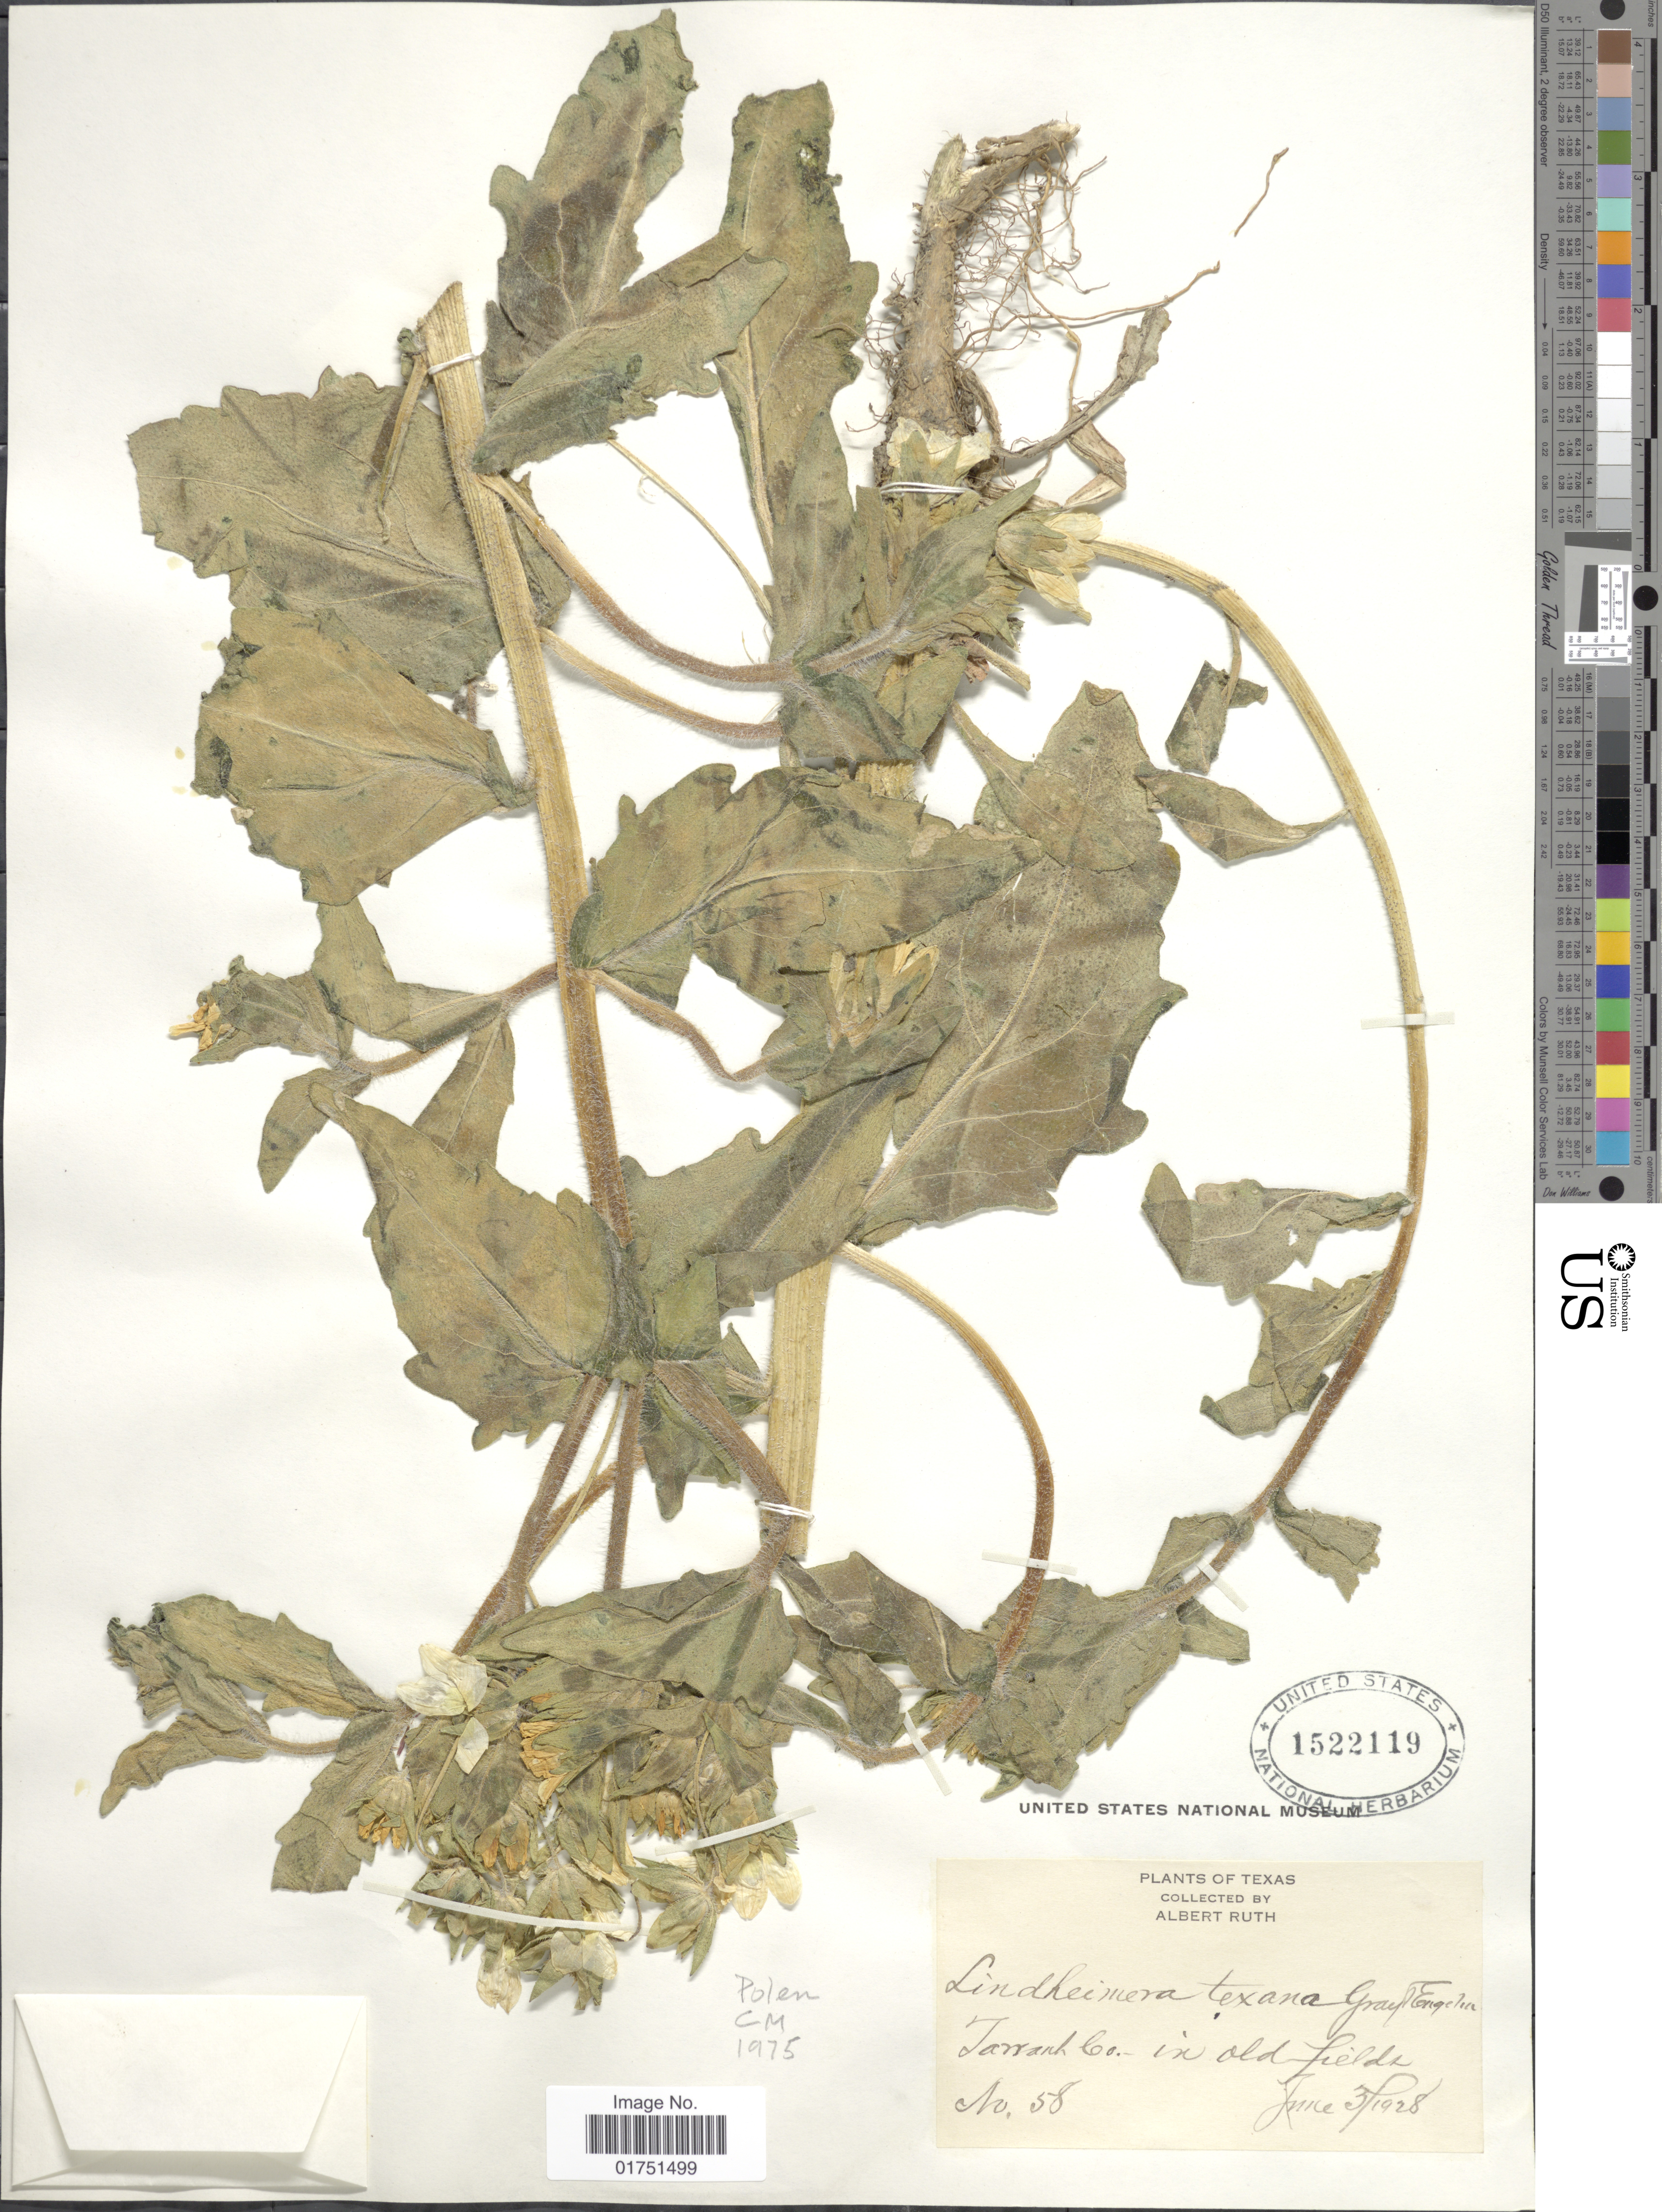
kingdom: Plantae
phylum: Tracheophyta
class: Magnoliopsida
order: Asterales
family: Asteraceae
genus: Lindheimera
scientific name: Lindheimera texana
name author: A. Gray & Engelm. in A. Gray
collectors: A. Ruth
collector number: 58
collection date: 1928-06-03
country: United States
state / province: Texas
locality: Tarrant Co. in old fields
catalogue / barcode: US 1522119